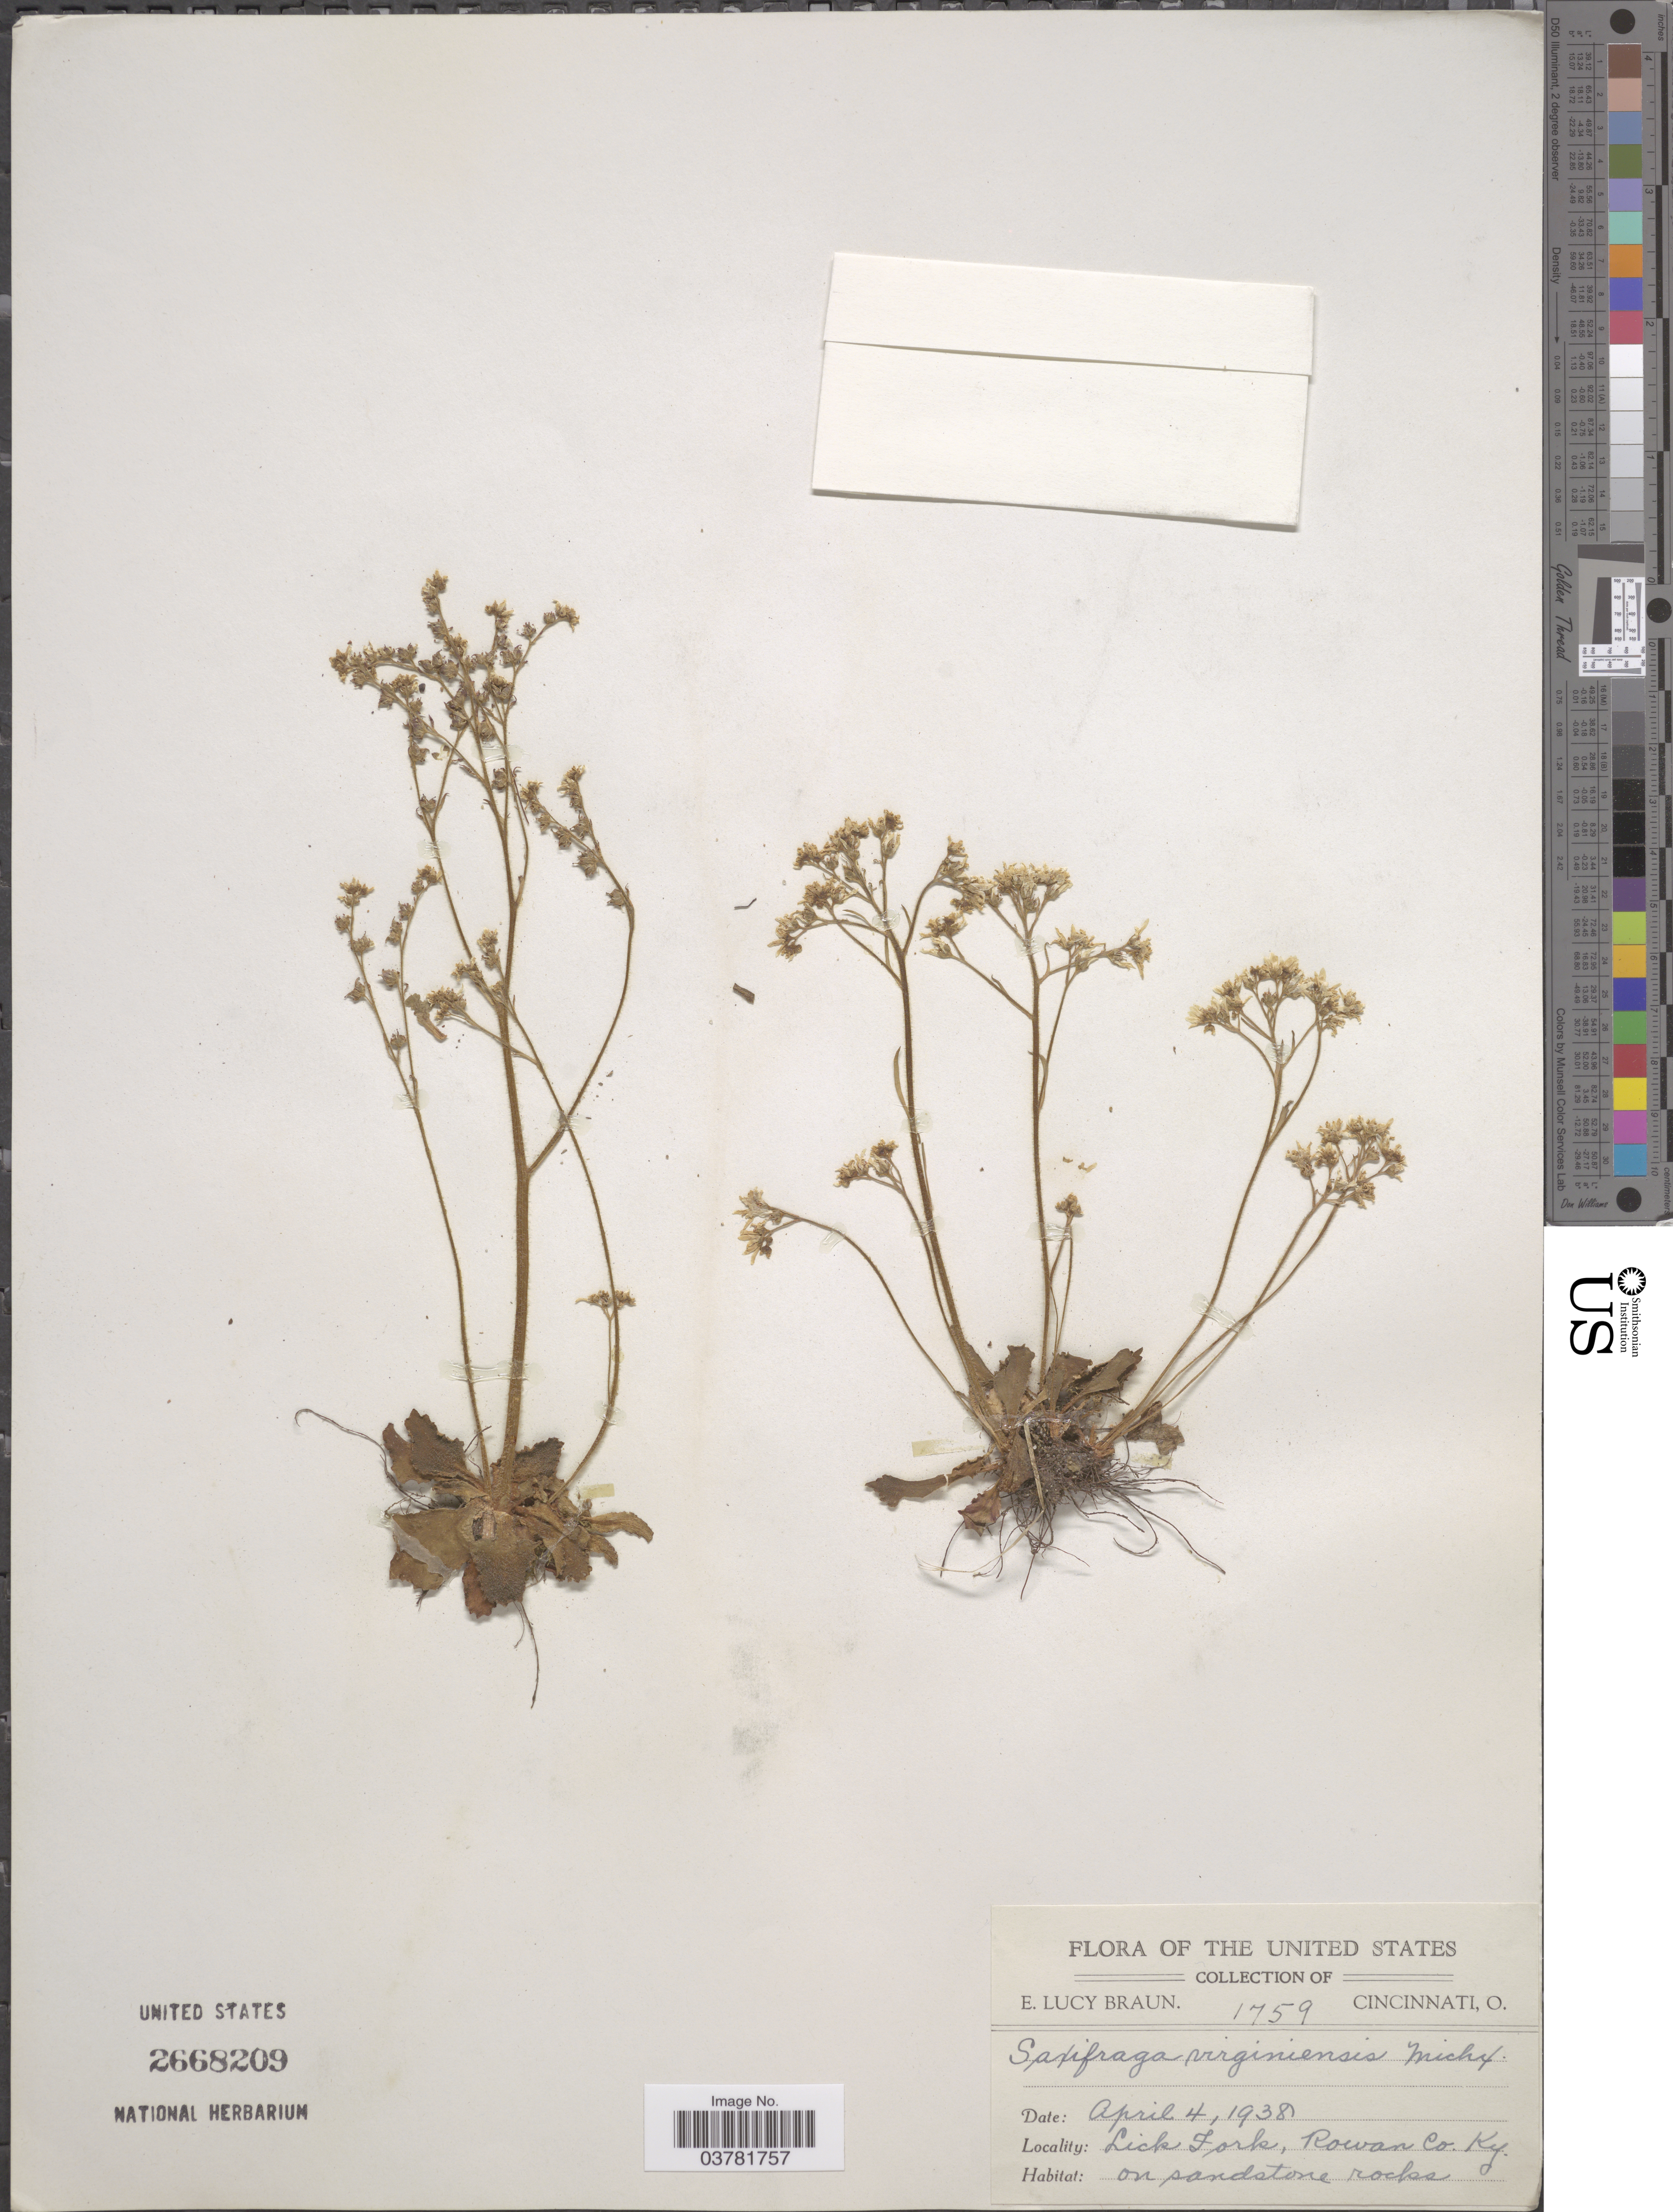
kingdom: Plantae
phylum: Tracheophyta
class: Magnoliopsida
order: Saxifragales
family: Saxifragaceae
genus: Micranthes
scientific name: Micranthes virginiensis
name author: (Michx.) Small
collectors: E. L. Braun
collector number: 1759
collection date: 1938-04-04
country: United States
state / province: Kentucky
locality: Lick Fork, Rowan Co.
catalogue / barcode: US 2668209